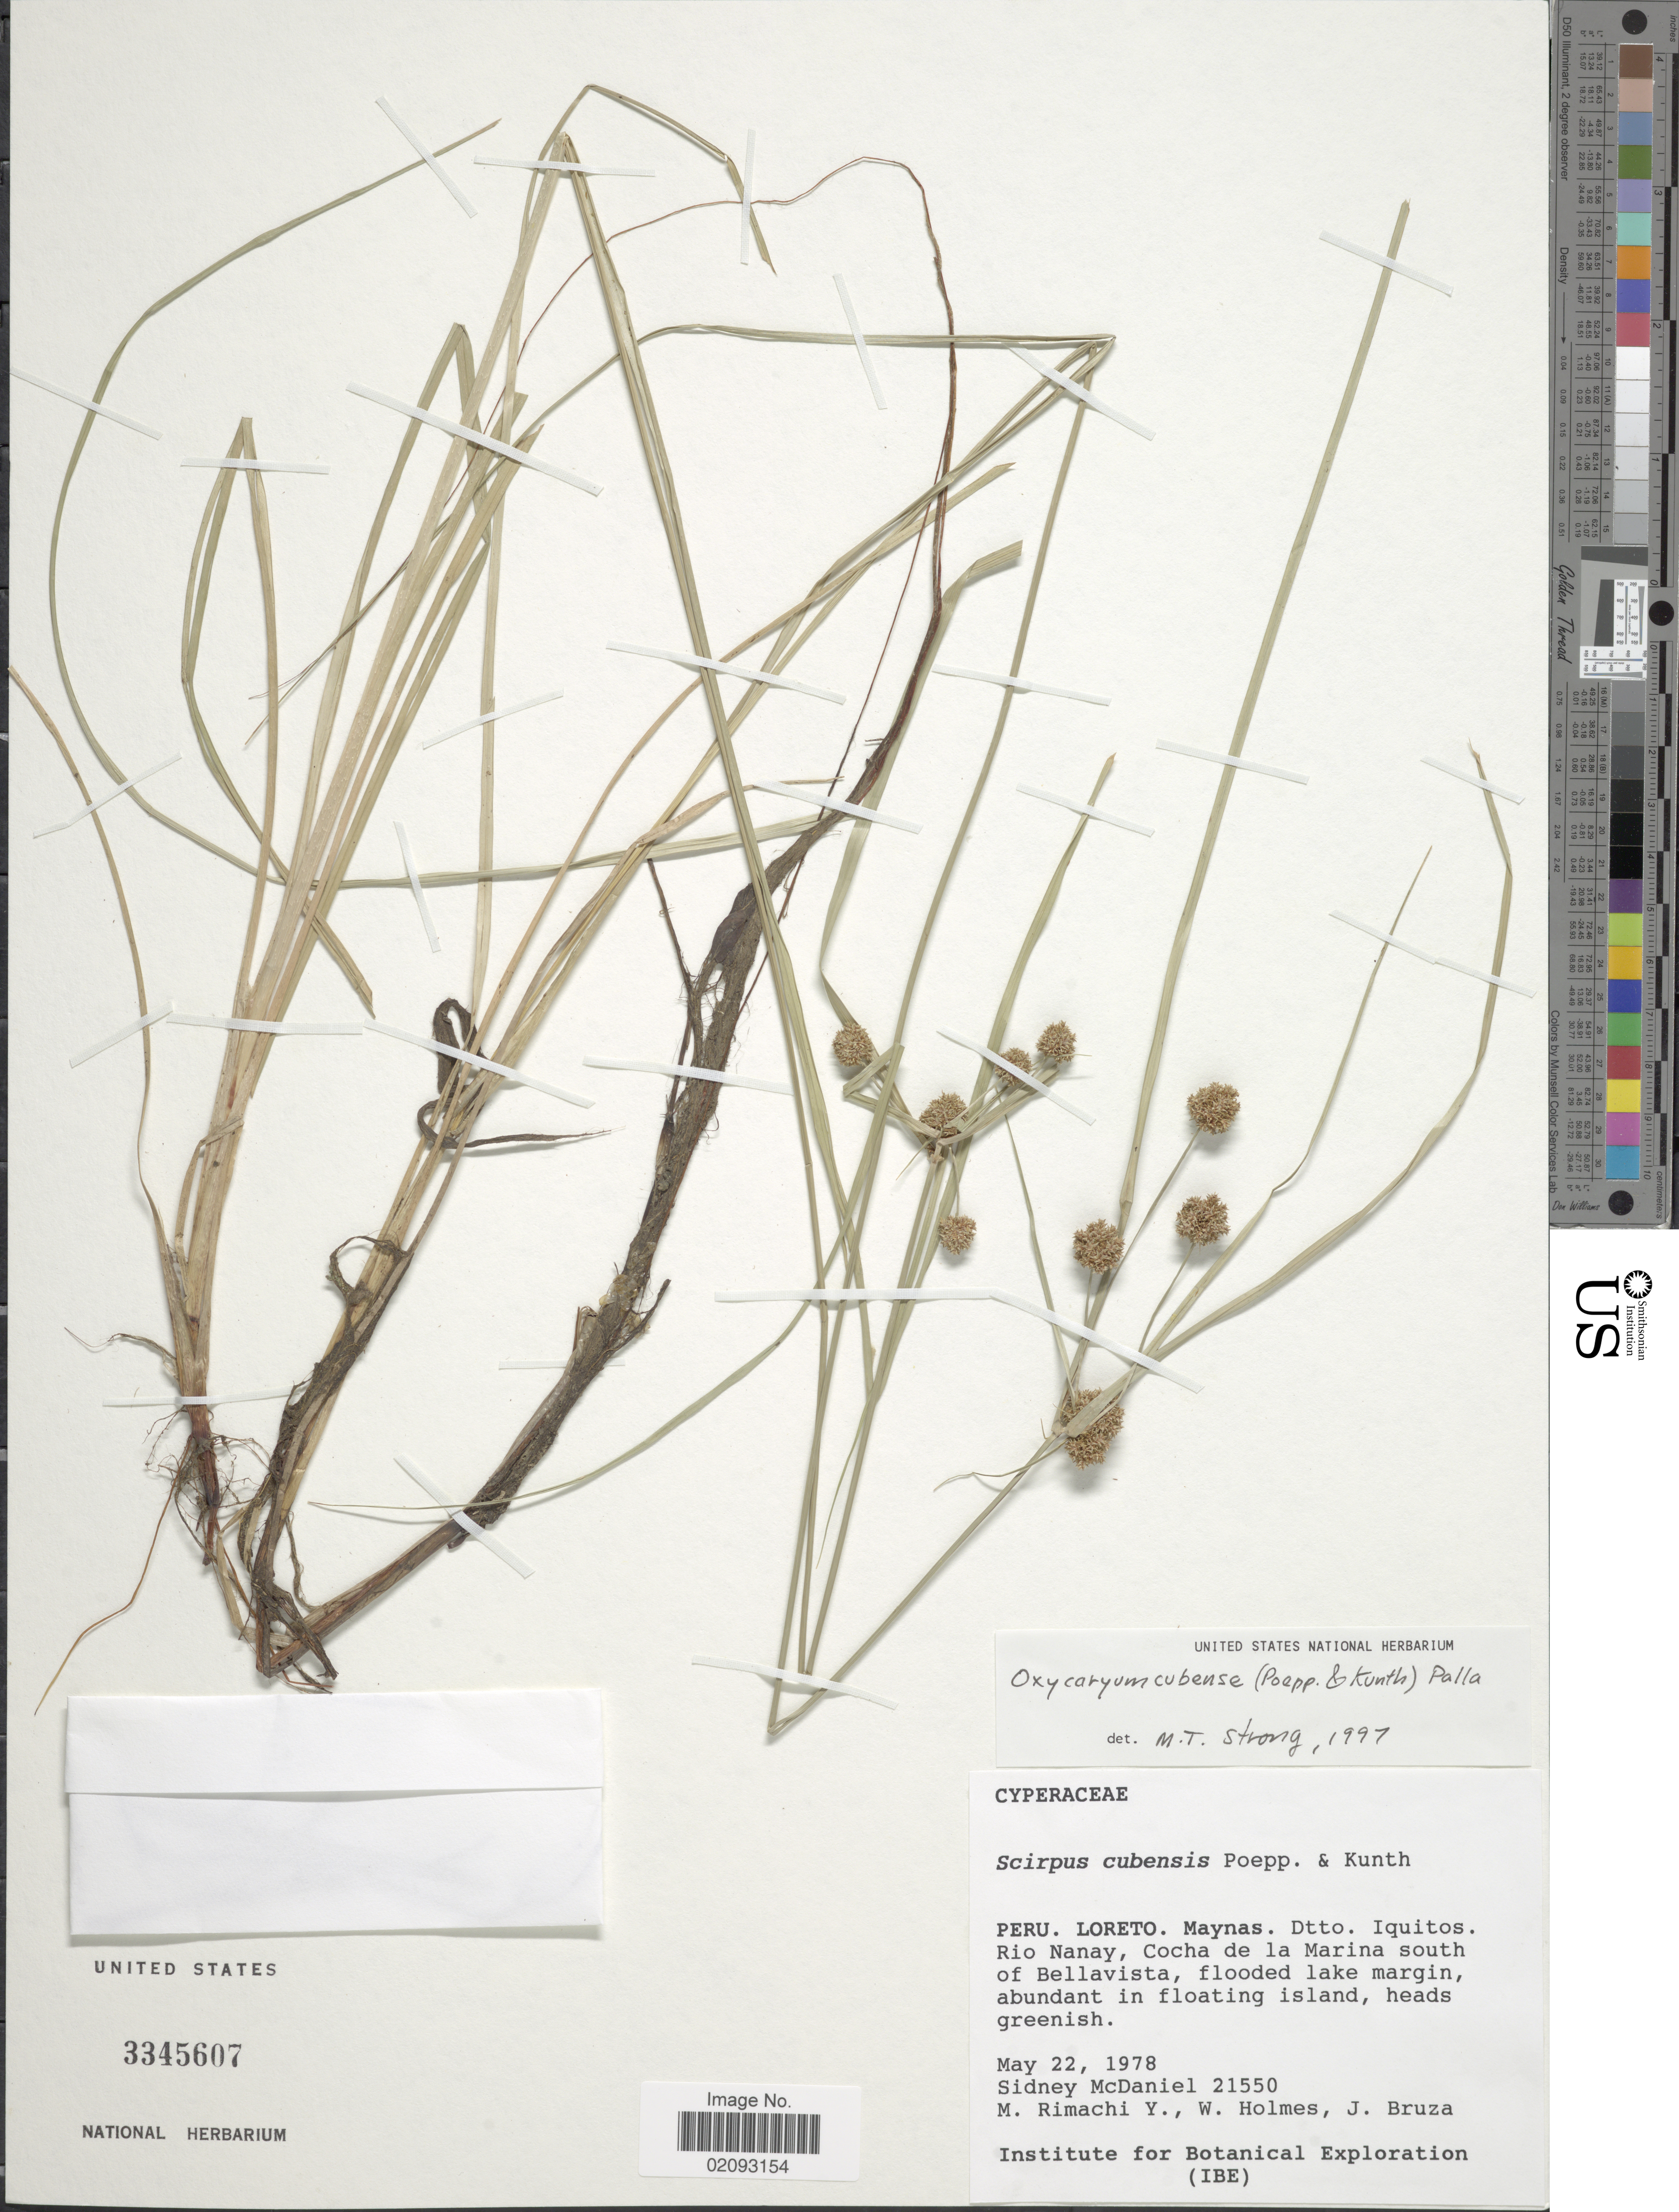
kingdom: Plantae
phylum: Tracheophyta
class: Liliopsida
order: Poales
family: Cyperaceae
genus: Cyperus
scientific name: Cyperus blepharoleptos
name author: Steud.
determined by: Strong, M. T., (US), Smithsonian Institution - National Museum of Natural History (UNITED STATES)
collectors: S. McDaniel, M. Rimachi Y., W. Holmes & J. Bruza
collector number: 21550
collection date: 1978-05-22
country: Peru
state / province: Loreto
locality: Maynas, Dtto Iquitos. Rio Nanay, Cocha de la Marina south of Bellasvista, flooded lake margin, abundant in floating island, heads greenish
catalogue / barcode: US 3345607